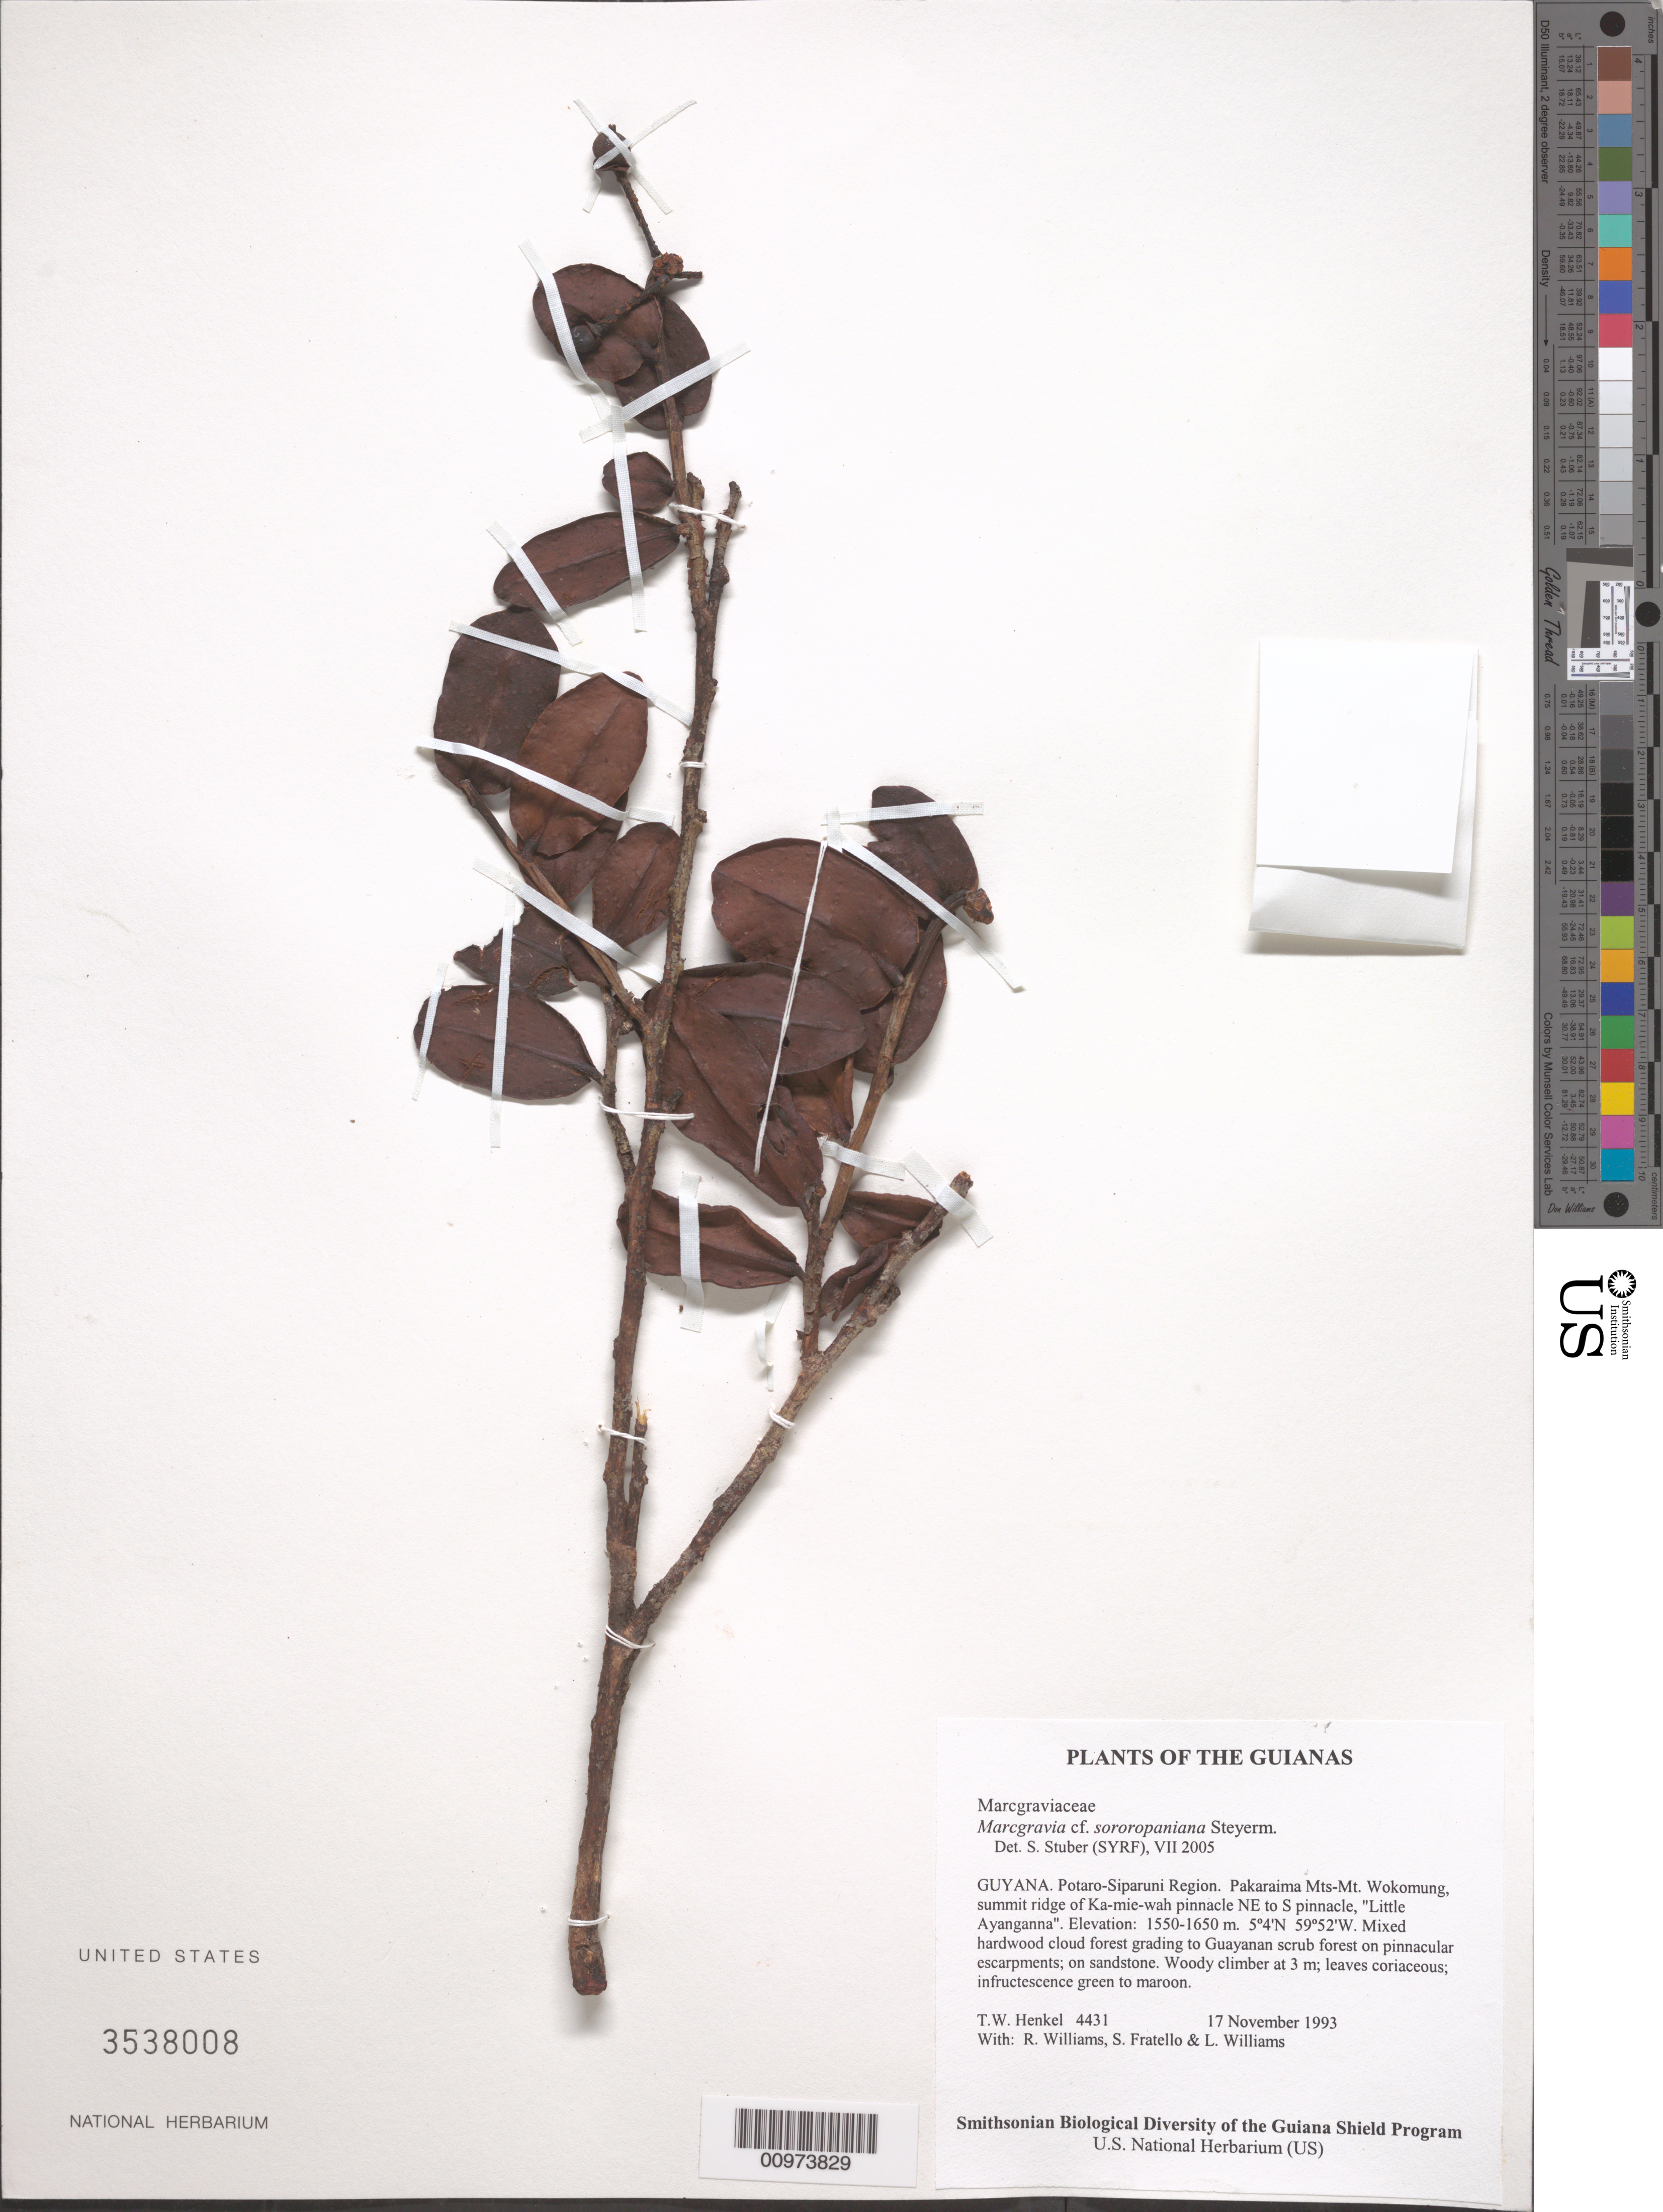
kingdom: Plantae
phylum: Tracheophyta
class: Magnoliopsida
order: Ericales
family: Marcgraviaceae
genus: Marcgravia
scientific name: Marcgravia sororopaniana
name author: Steyerm.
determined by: Stuber, S.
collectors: T. Henkel, R. Williams, S. Fratello & L. Williams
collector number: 4431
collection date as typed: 17 November 1993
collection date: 1993-11-17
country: Guyana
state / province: Potaro-Siparuni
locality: Pakaraima Mts-Mt. Wokomung, summit ridge of Ka-mie-wah pinnacle NE to S pinnacle, "Little Ayanganna"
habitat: Mixed hardwood cloud forest grading to Guayanan scrub forest on pinnacular escarpments; on sandstone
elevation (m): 1550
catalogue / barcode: US 3538008